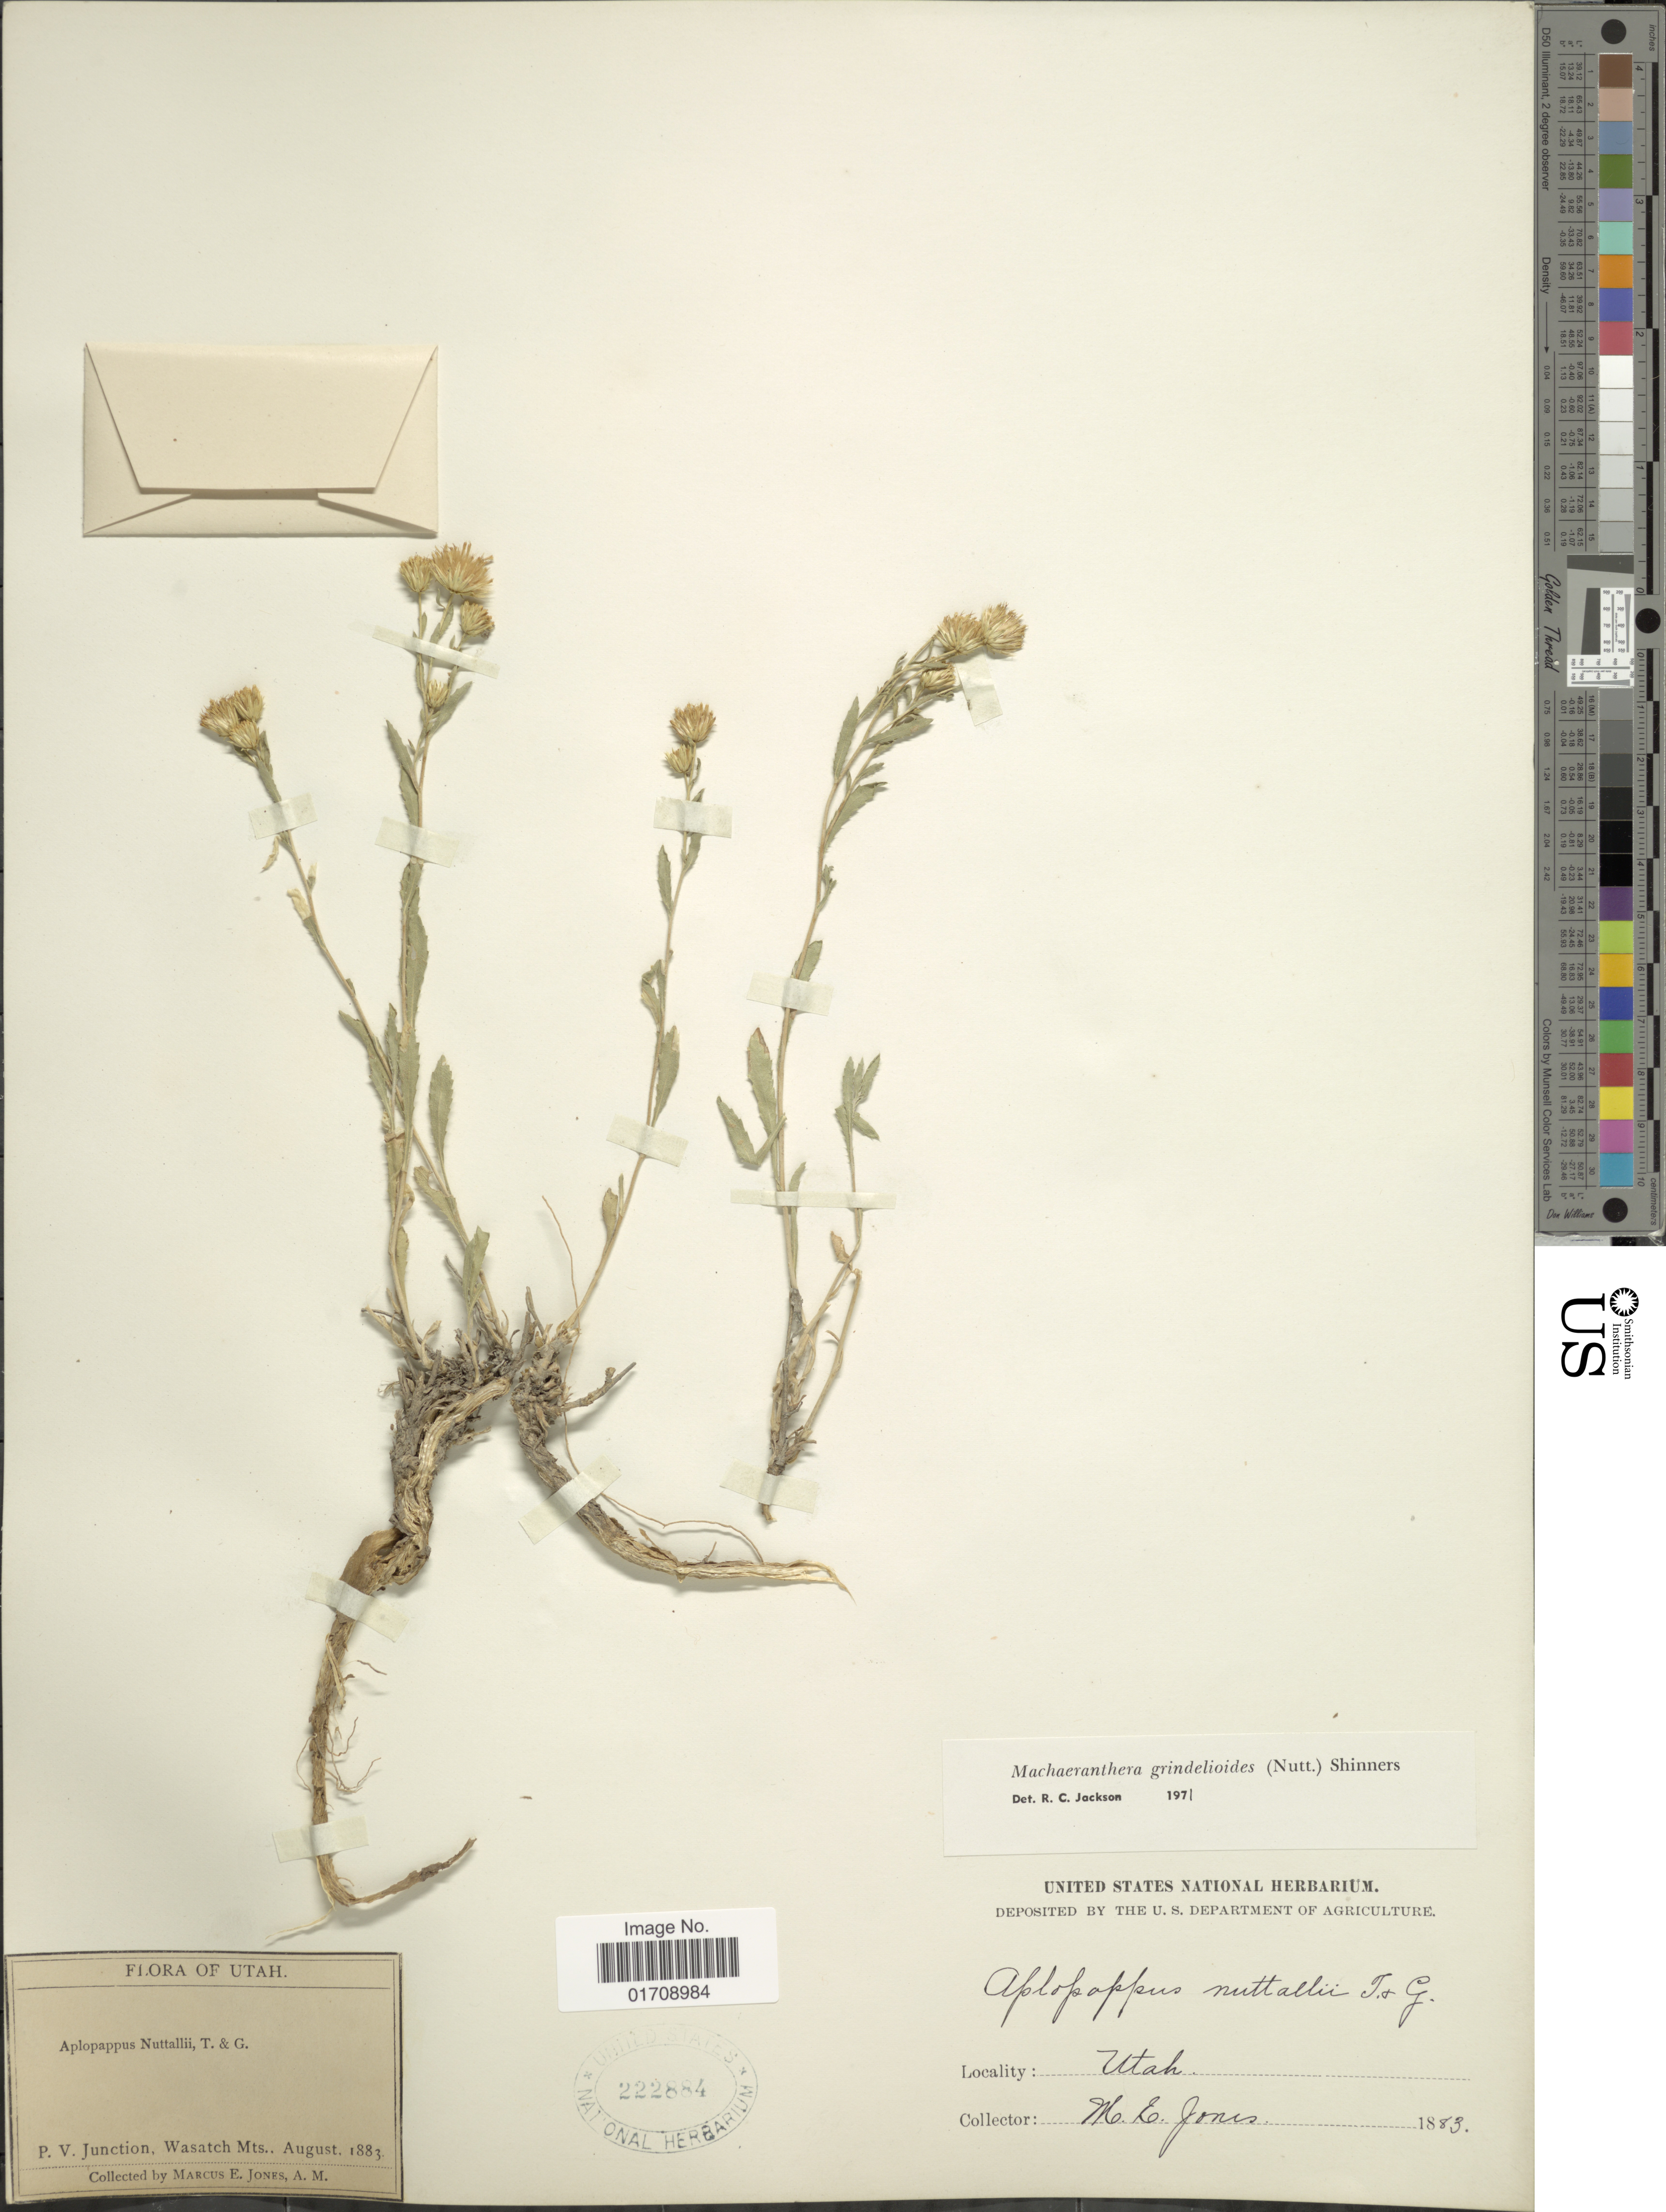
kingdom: Plantae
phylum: Tracheophyta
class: Magnoliopsida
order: Asterales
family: Asteraceae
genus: Machaeranthera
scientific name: Machaeranthera grindelioides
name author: (Nutt.) Shinners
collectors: M. E. Jones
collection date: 1883-08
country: United States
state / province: Utah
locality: P. V. Junction, Wasatch Mts.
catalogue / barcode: US 222884